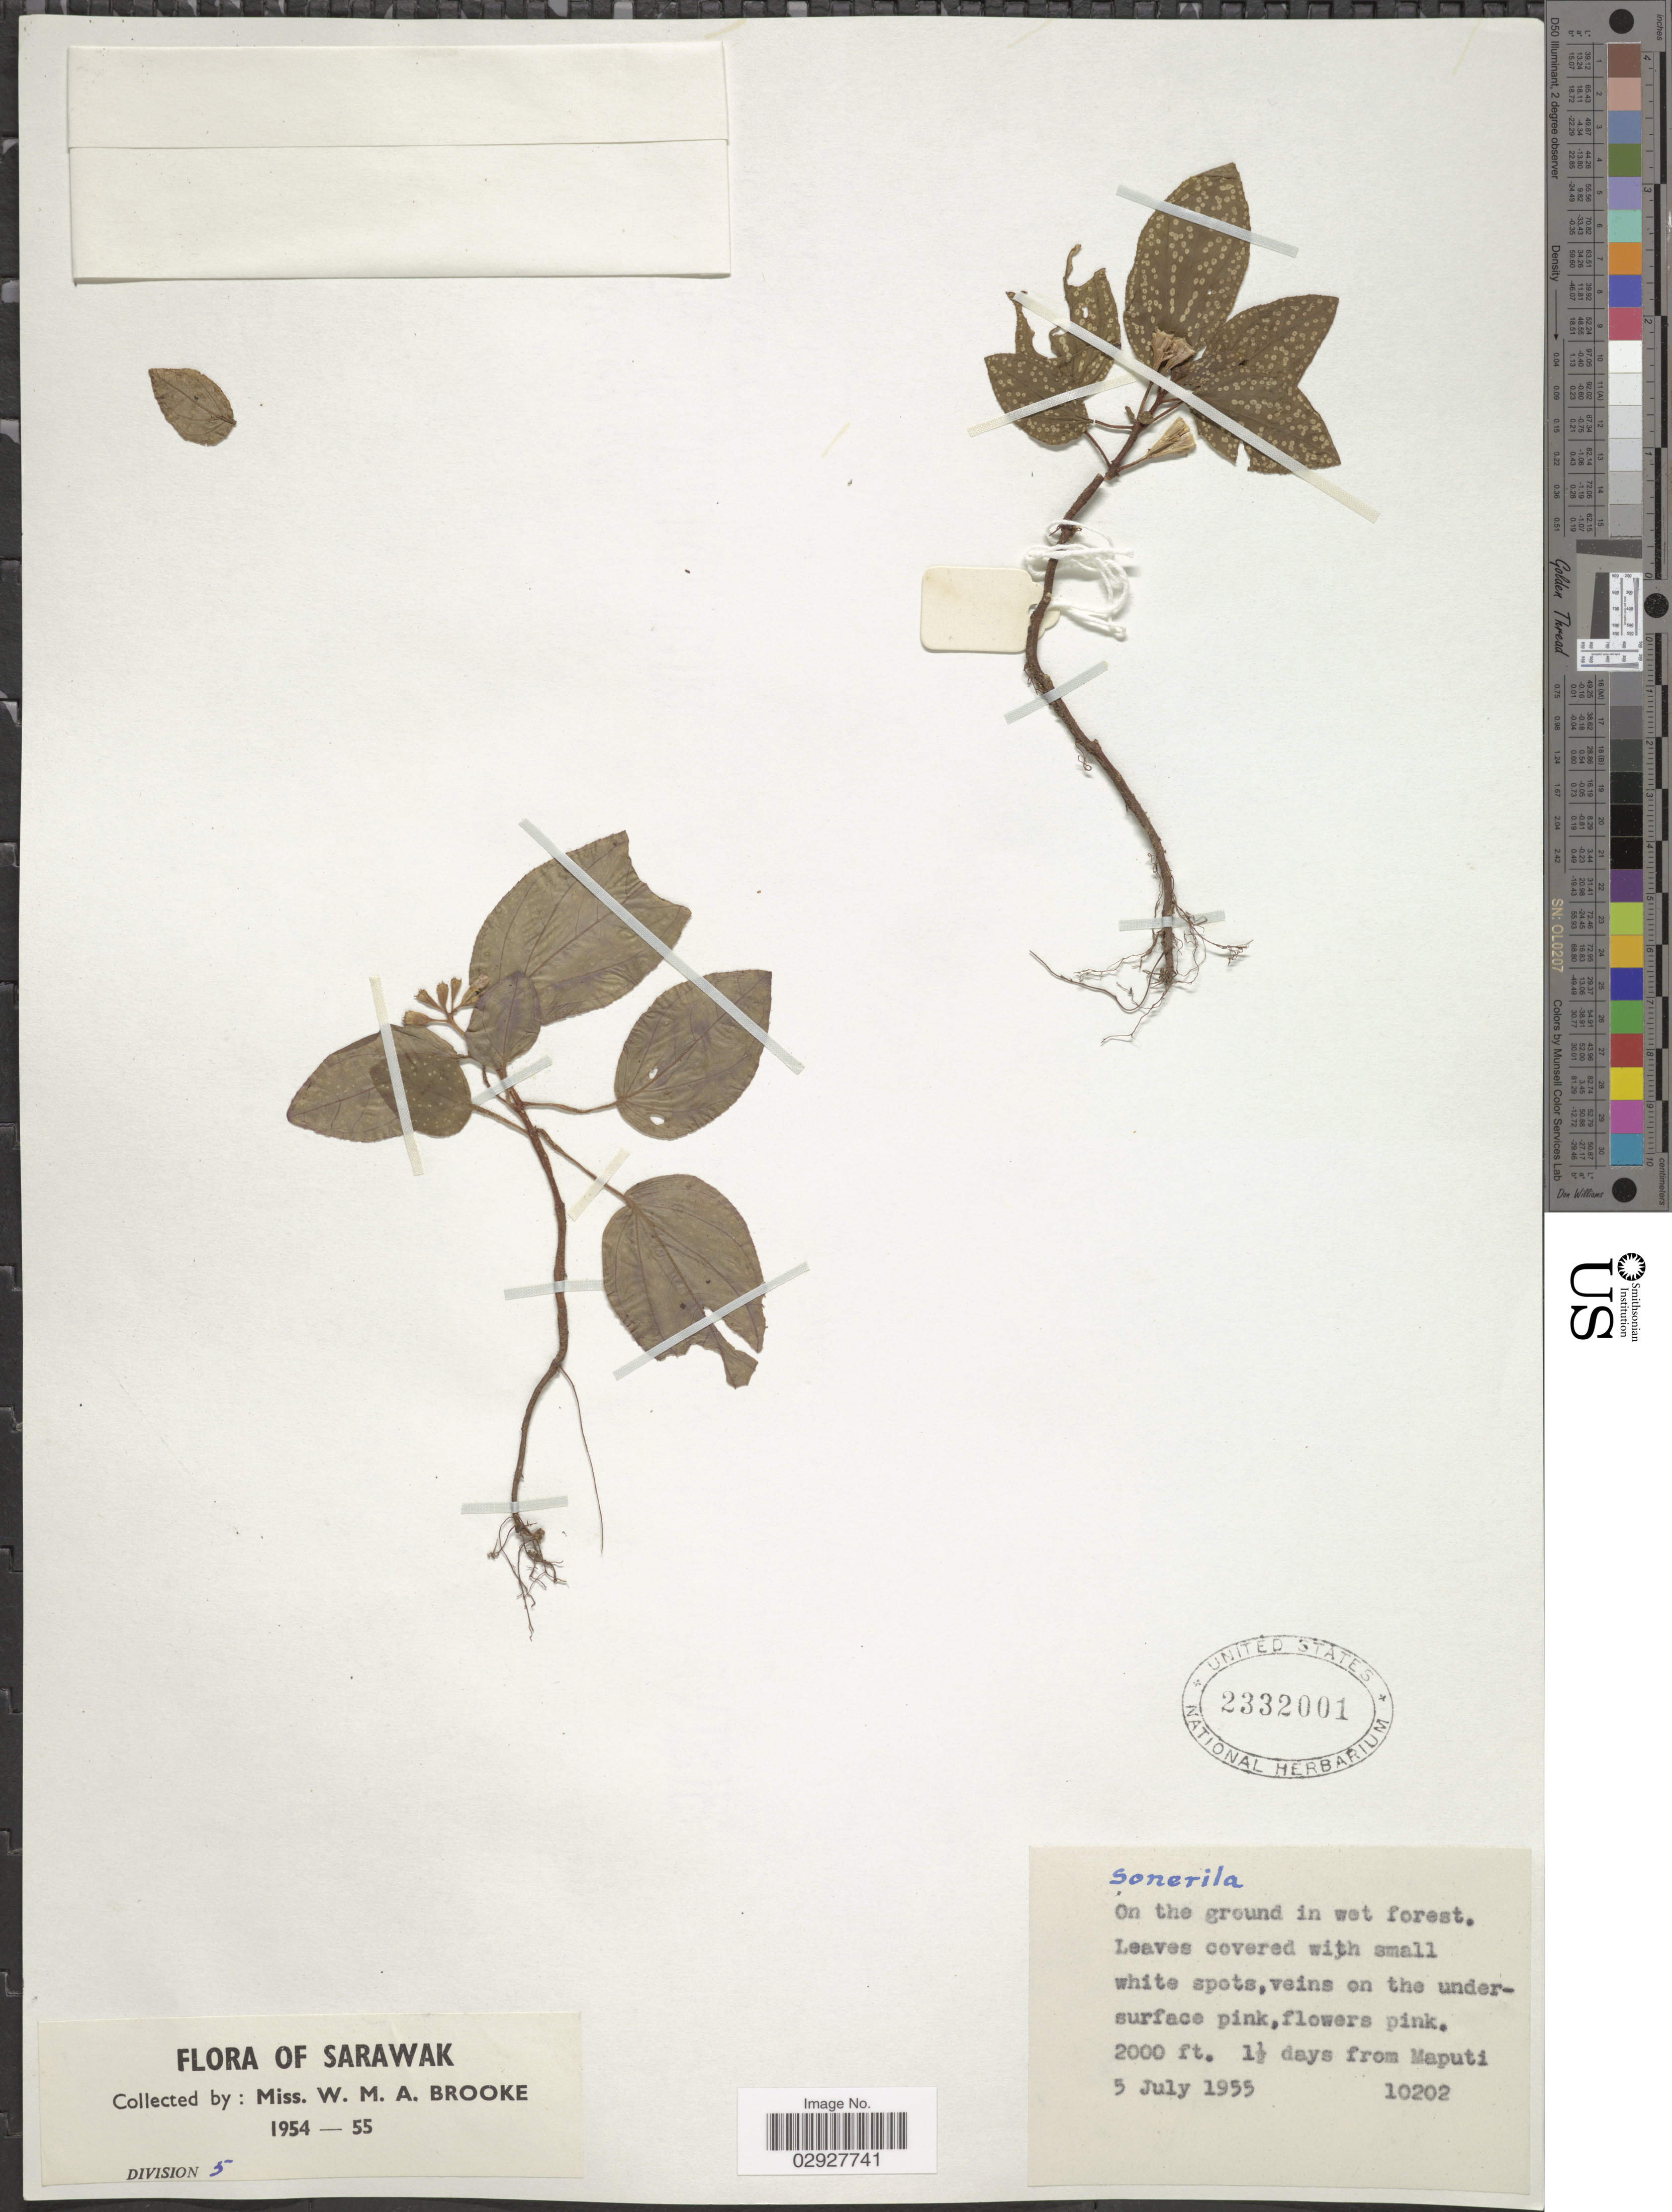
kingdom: Plantae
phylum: Tracheophyta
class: Magnoliopsida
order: Myrtales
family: Melastomataceae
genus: Sonerila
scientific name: Sonerila sp.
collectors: W. Brooke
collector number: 10202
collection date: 1955-07-05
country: Malaysia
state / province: Sarawak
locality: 1½ days from Maputi.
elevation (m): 610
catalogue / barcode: US 2332001